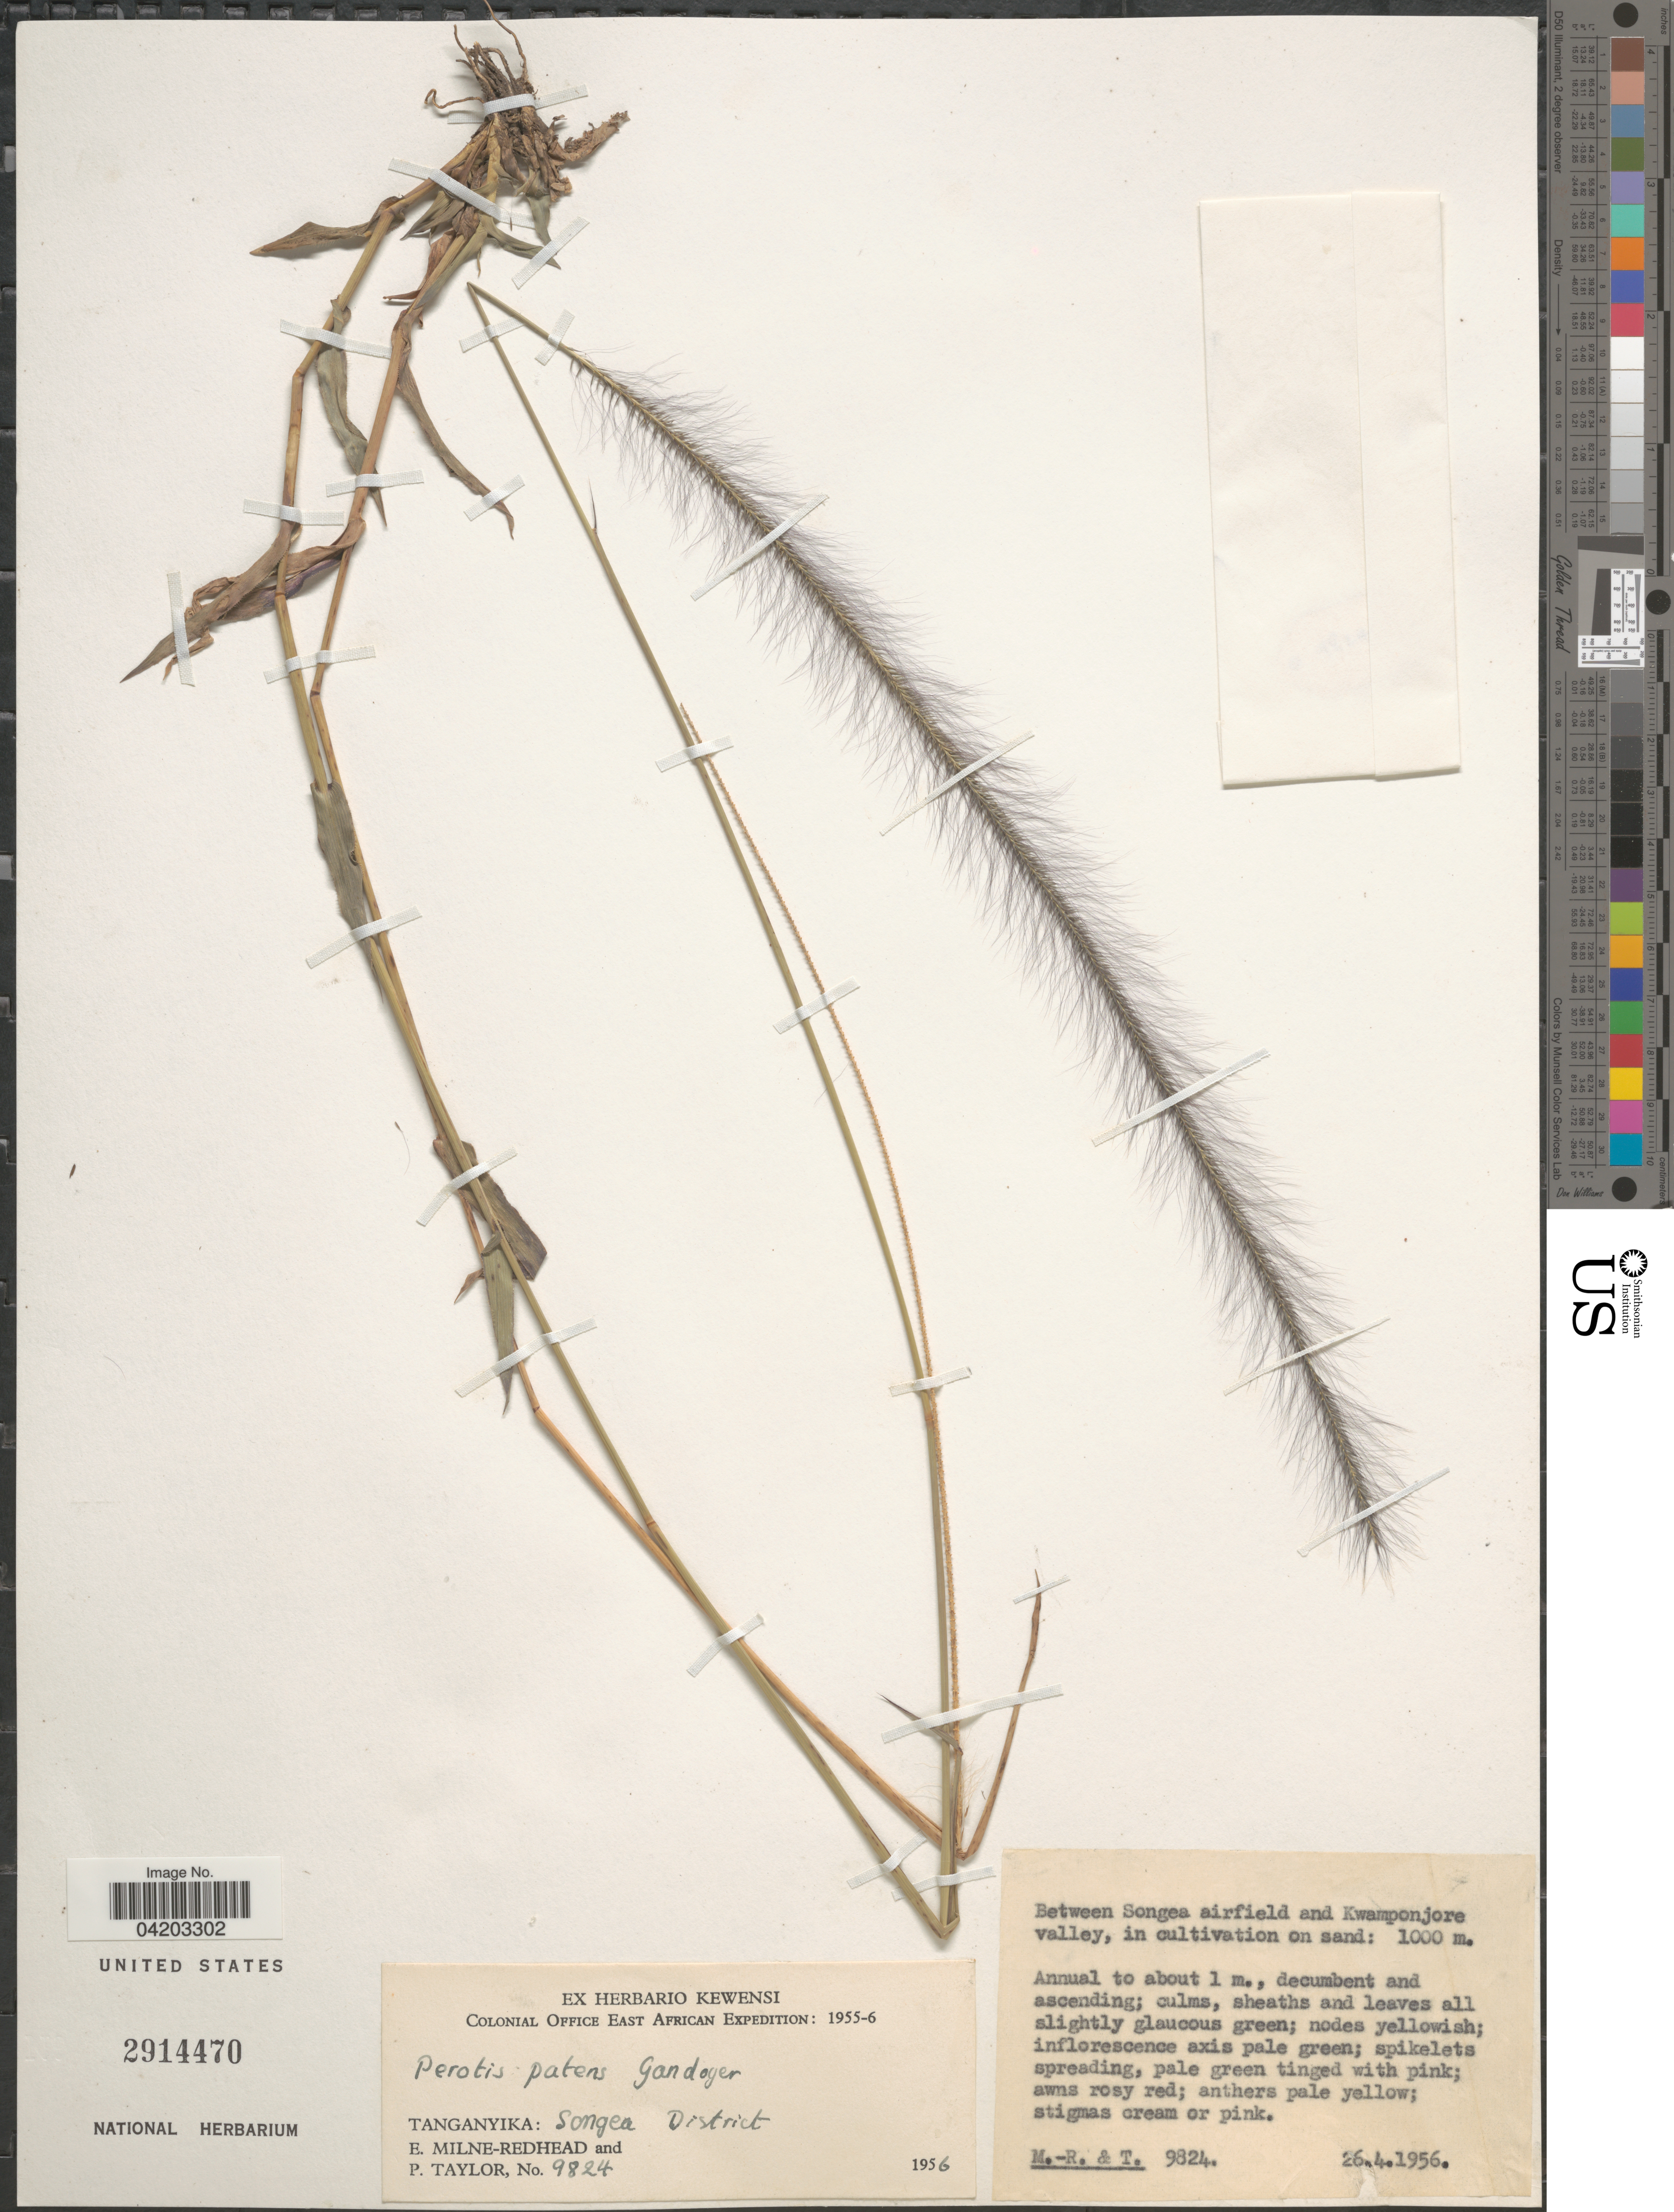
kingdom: Plantae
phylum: Tracheophyta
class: Liliopsida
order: Poales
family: Poaceae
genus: Perotis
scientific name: Perotis patens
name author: Gand.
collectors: E. W. Milne-Redhead & P. Taylor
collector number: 9824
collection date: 1956-04-26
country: Tanzania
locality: Colonial Office East African Expedition: 1955-6. Tanganyika: Songea District. Between Songea airfield and Kwamponjore valley.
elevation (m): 1000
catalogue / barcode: US 2914470